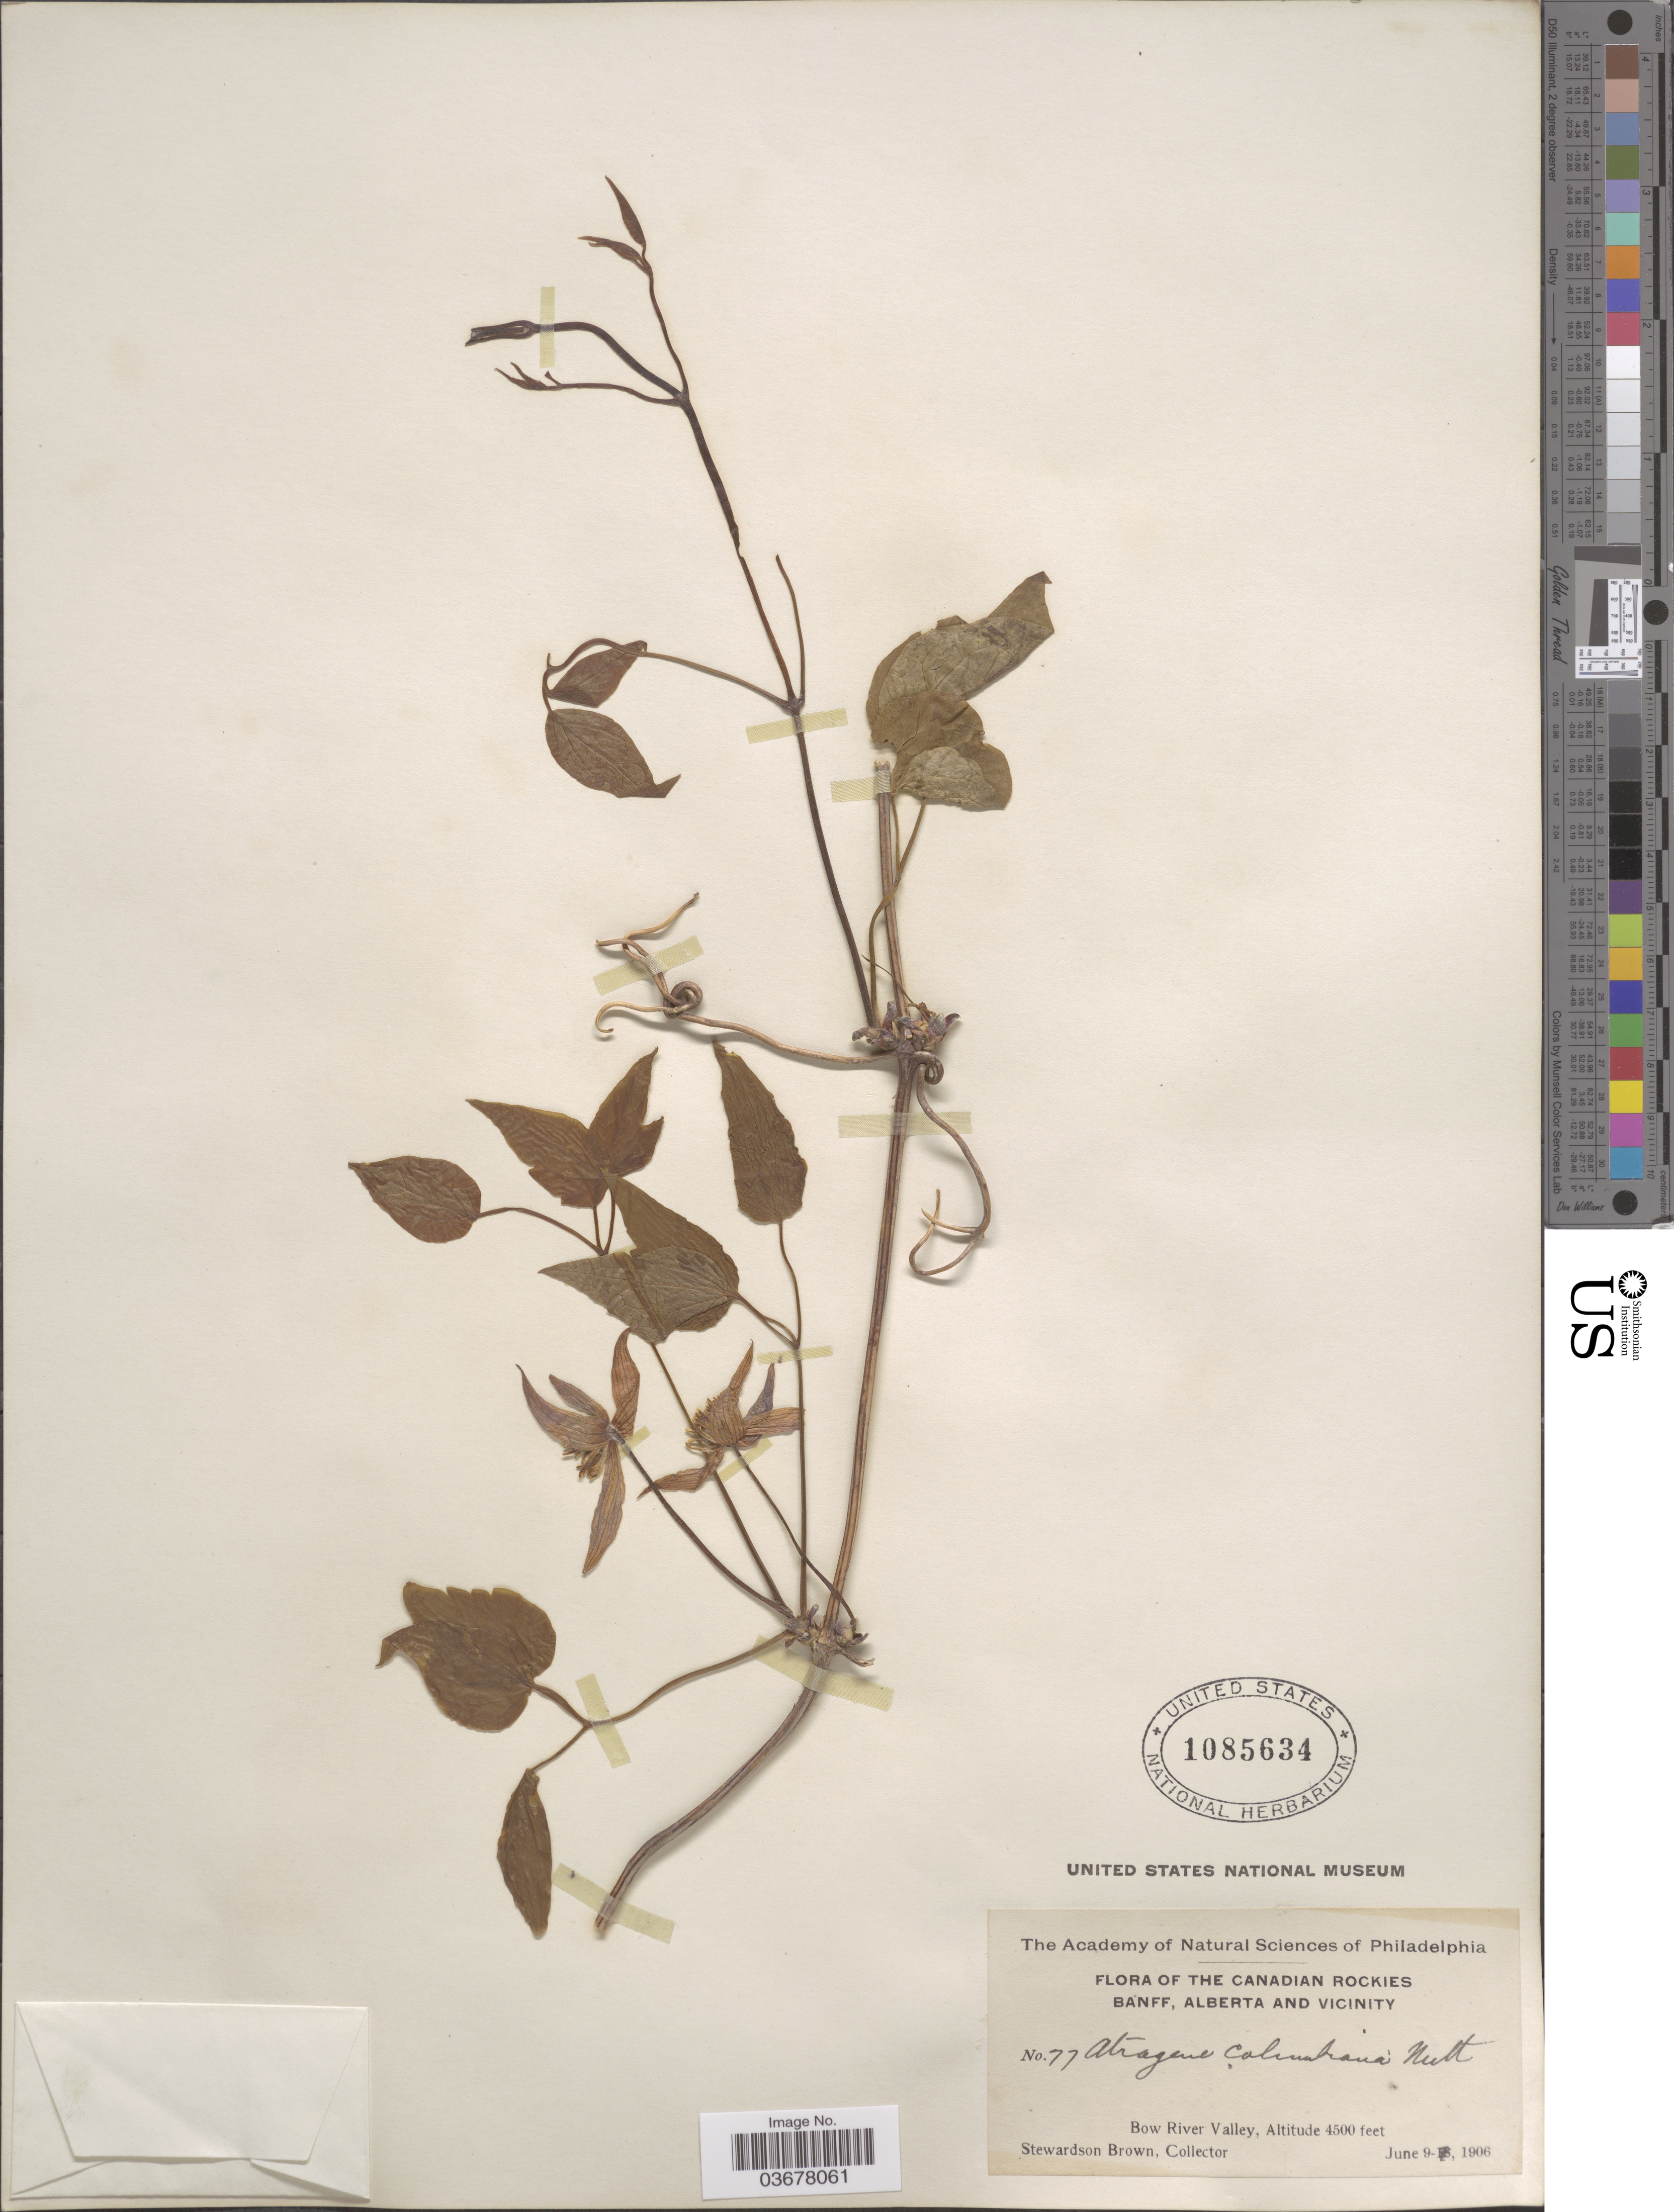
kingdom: Plantae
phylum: Tracheophyta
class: Magnoliopsida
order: Ranunculales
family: Ranunculaceae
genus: Clematis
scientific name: Clematis occidentalis var. grosseserrata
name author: (Rydb.) J.S. Pringle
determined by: Strong, M. T., (US), Smithsonian Institution - National Museum of Natural History (UNITED STATES)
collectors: S. Brown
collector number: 77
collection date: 1906-06-09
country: Canada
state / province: Alberta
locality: The Canadian Rockies. Banff, Alberta and Vicinity. Bow River Valley.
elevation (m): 1372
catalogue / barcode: US 1085634